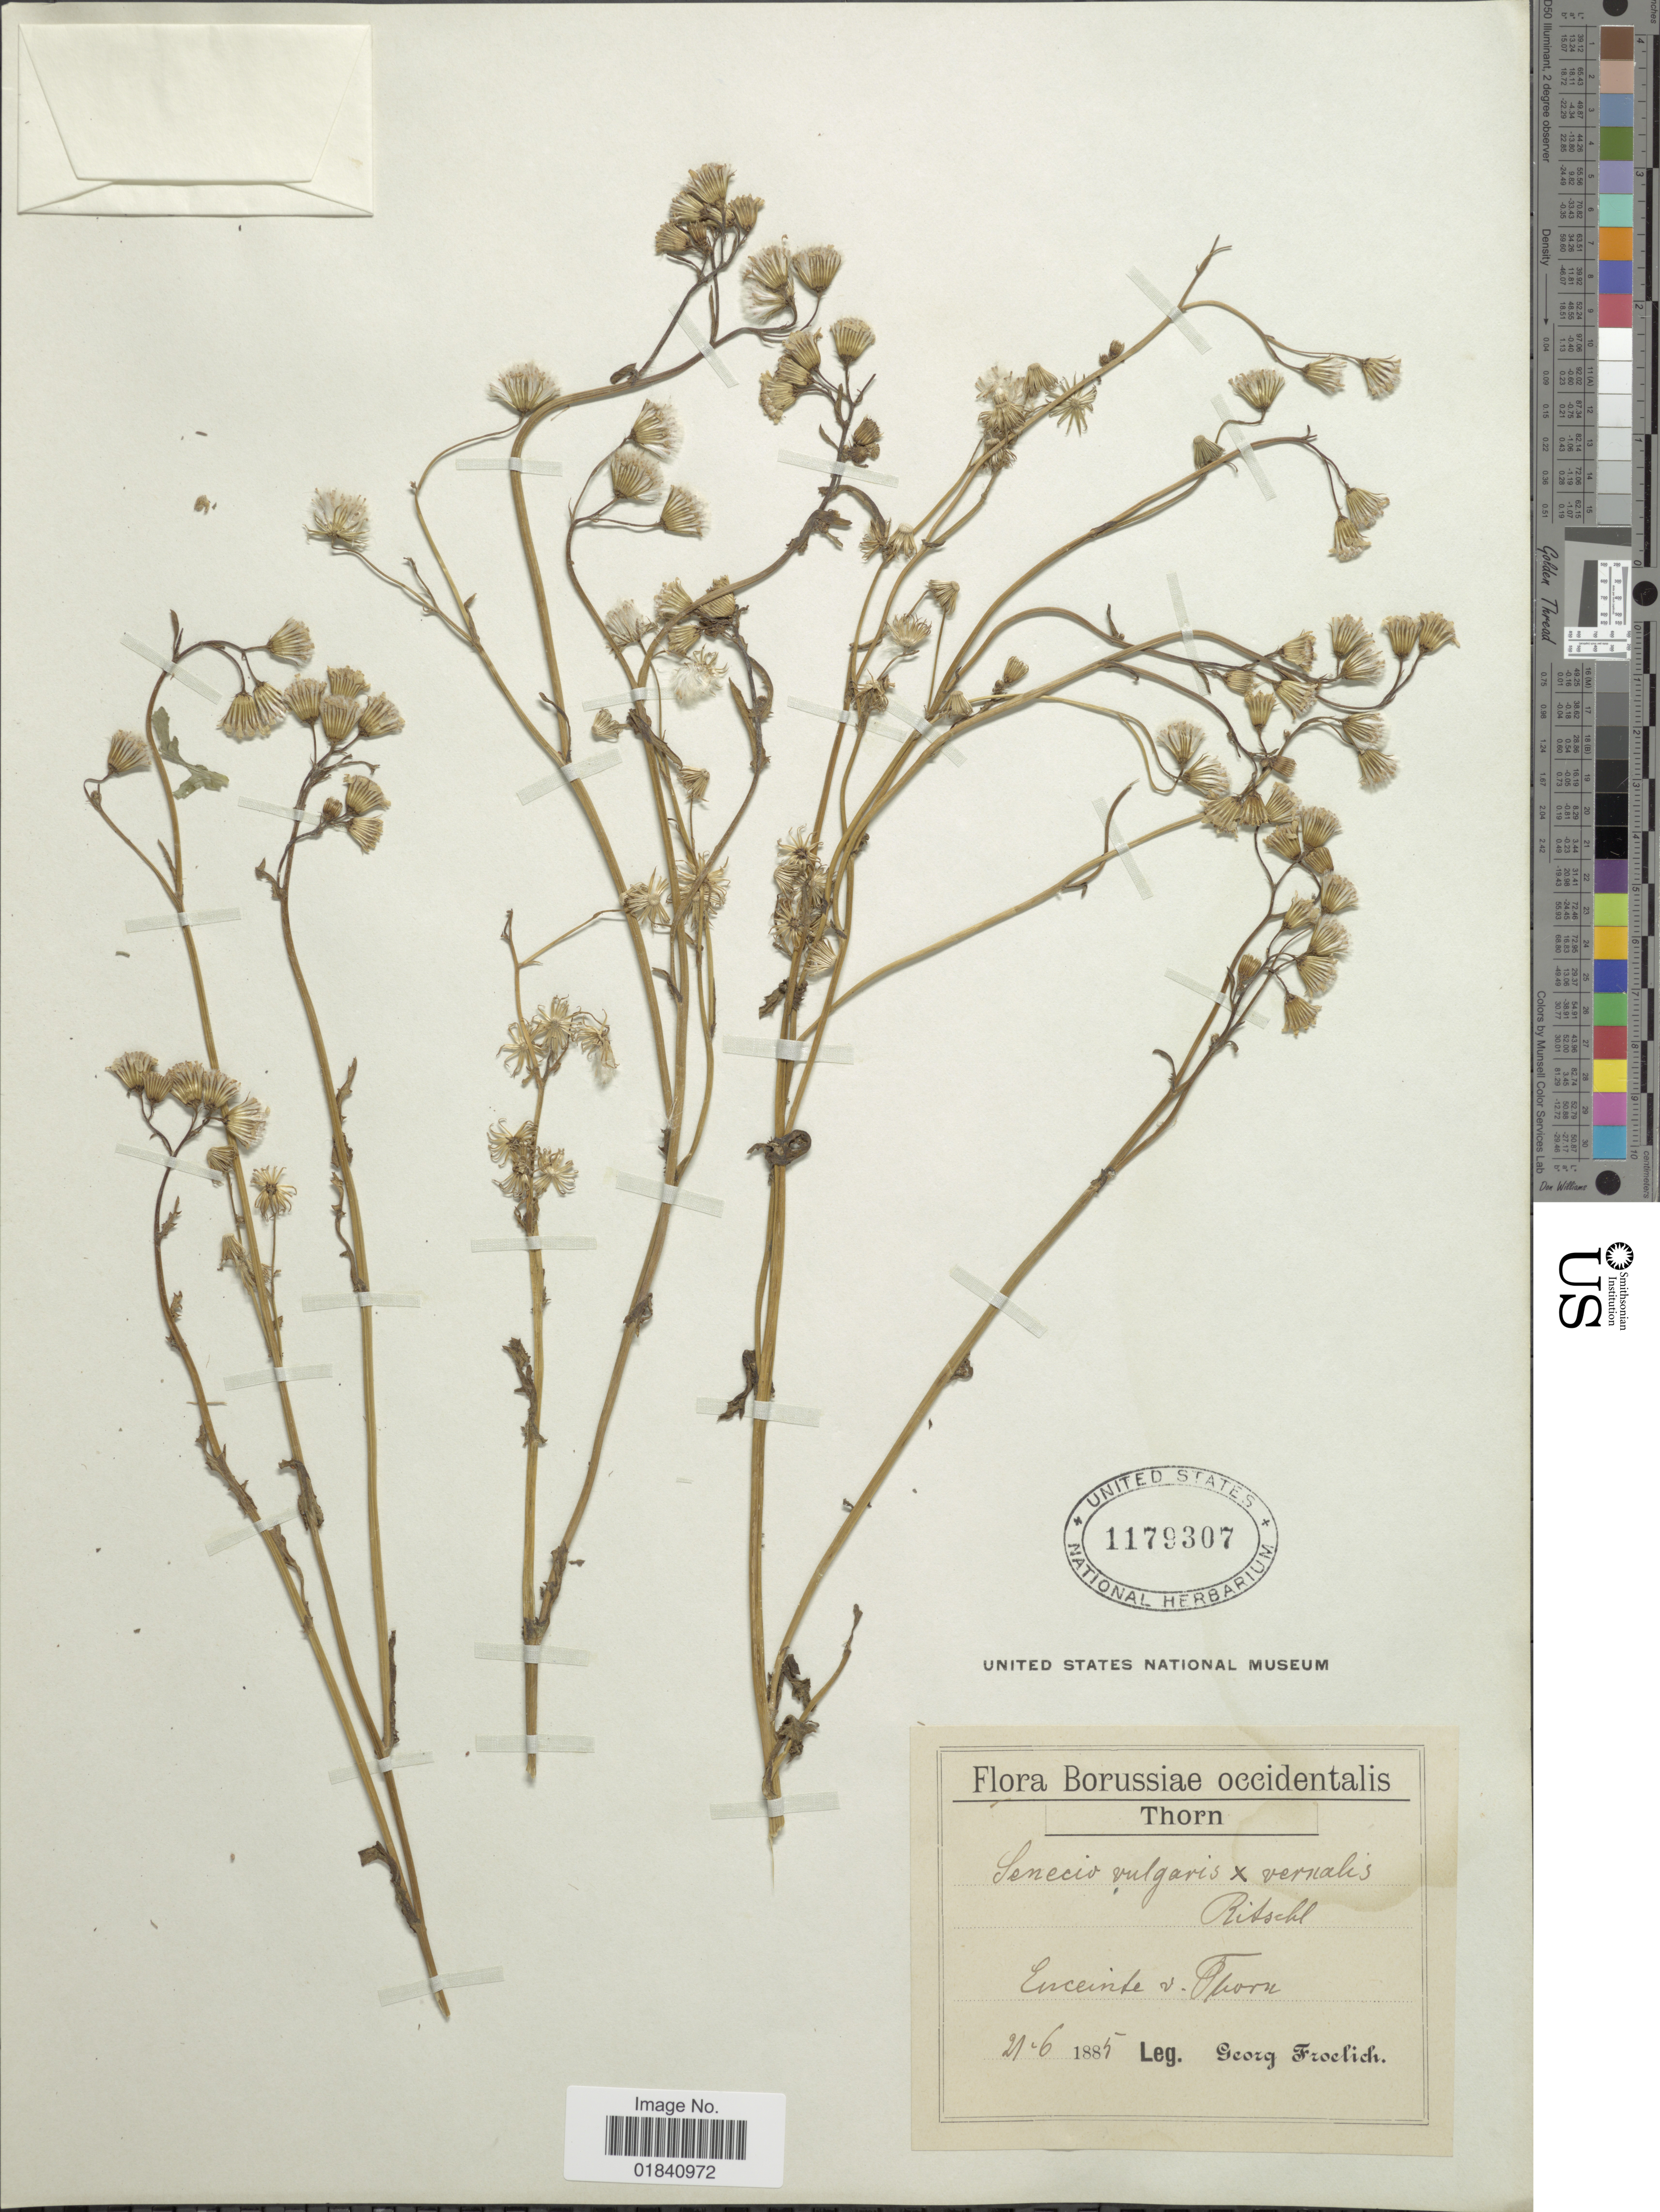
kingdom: Plantae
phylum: Tracheophyta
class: Magnoliopsida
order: Asterales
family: Asteraceae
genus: Senecio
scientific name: Senecio vulgaris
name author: L.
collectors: G. Froelich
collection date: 1885-06-21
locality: Borussiae occidentalis. Thorn. Enceinte v. Thorn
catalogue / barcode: US 1179307